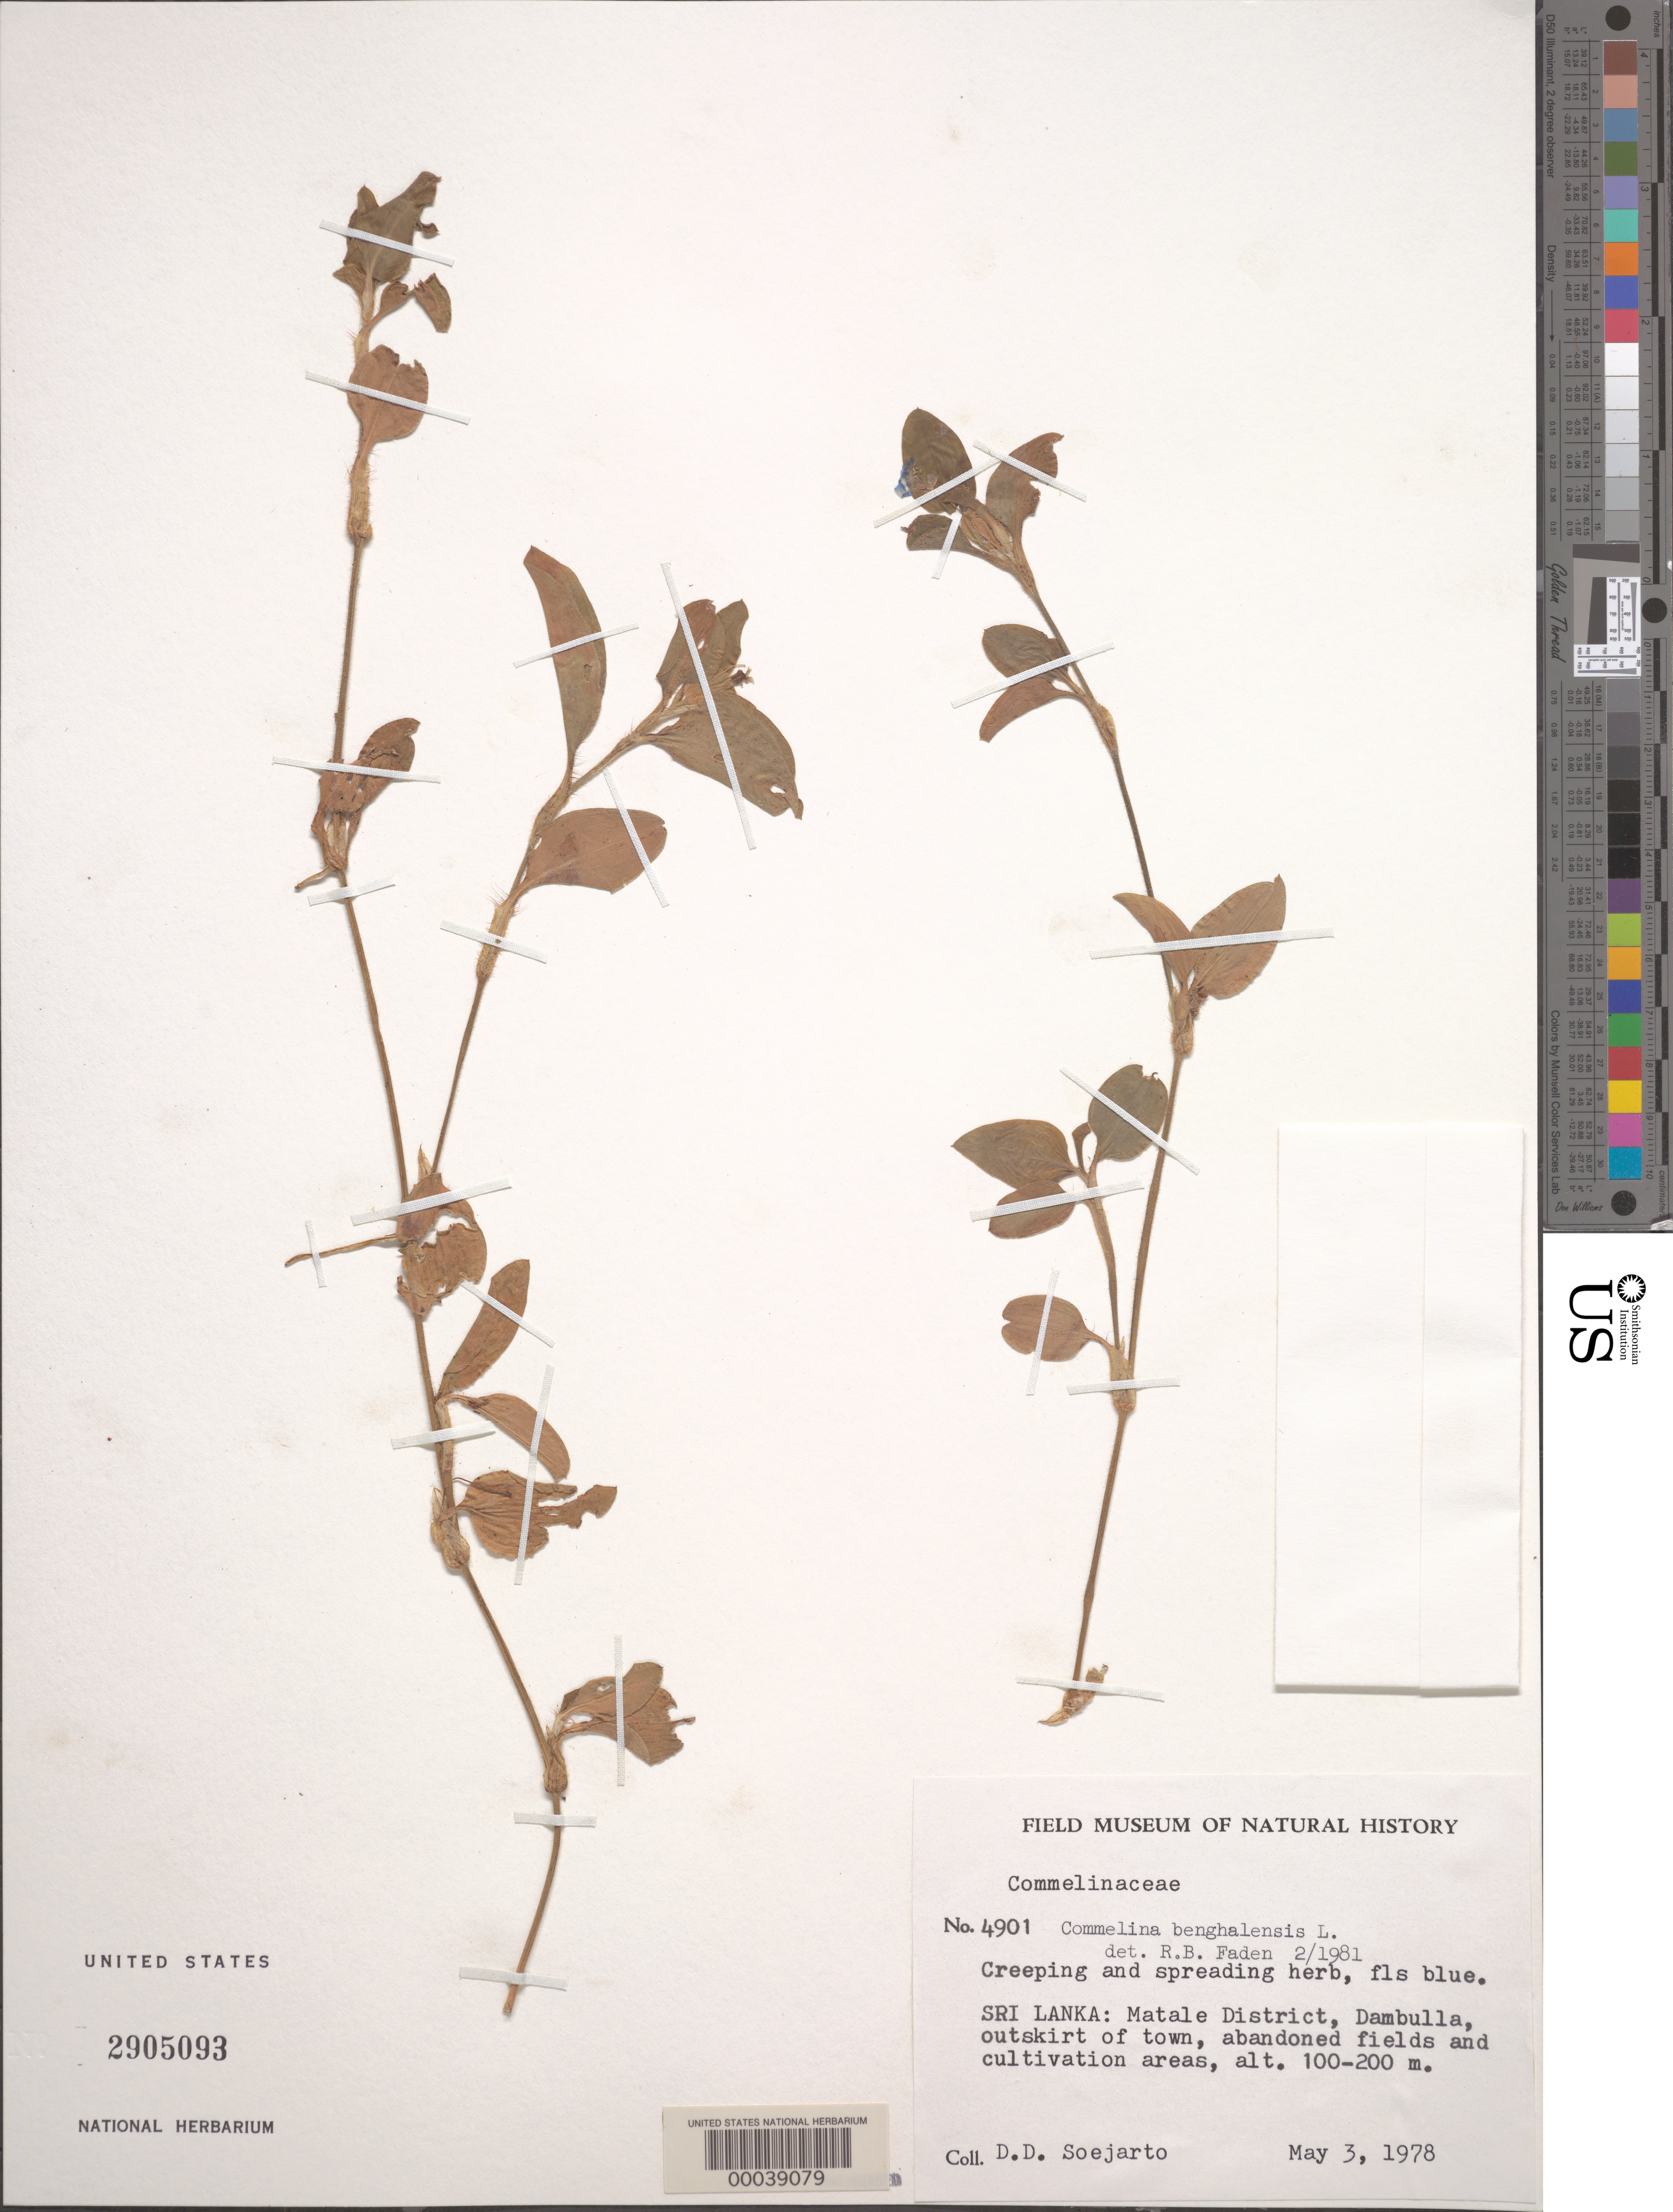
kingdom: Plantae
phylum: Tracheophyta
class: Liliopsida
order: Commelinales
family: Commelinaceae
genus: Commelina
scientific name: Commelina benghalensis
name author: L.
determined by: Faden, Robert B., (US), Smithsonian Institution - National Museum of Natural History (UNITED STATES)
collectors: D. D. Soejarto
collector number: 4901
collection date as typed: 03 May 1978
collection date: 1978-05-03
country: Sri Lanka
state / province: Central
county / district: Matale Dist.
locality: Dambulla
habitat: Fields and cultivated areas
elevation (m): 100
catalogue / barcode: US 2905093